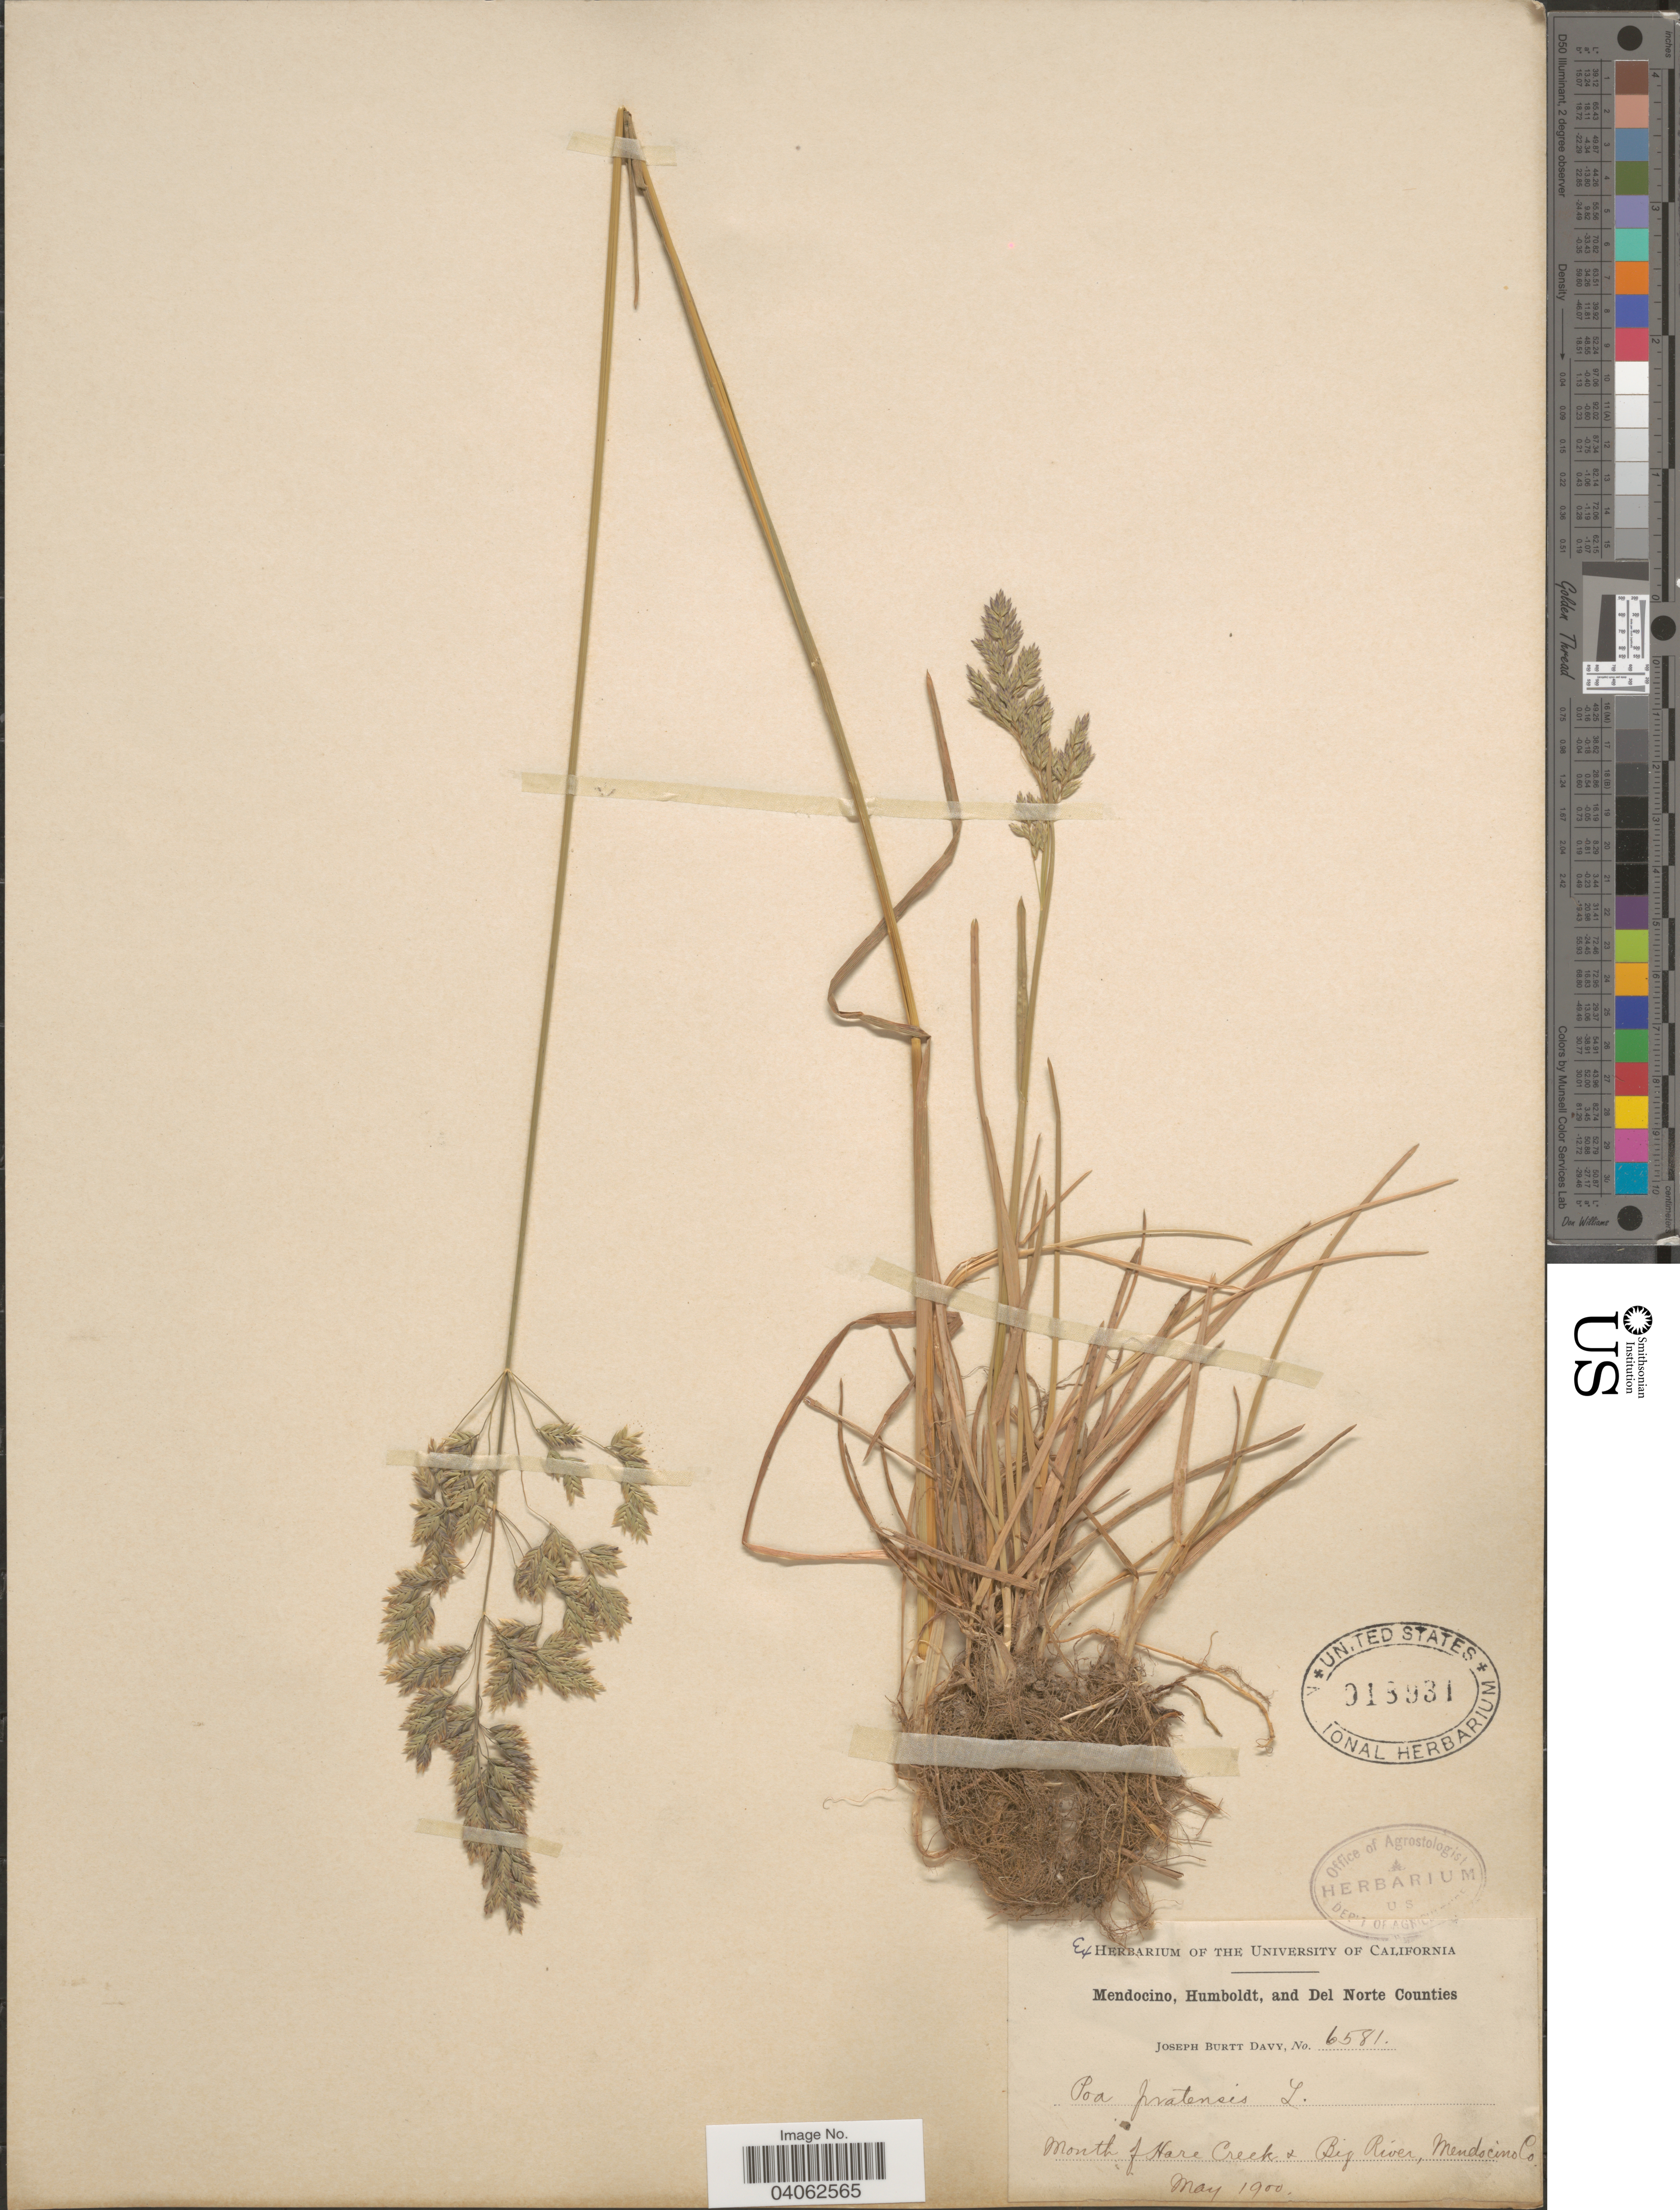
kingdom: Plantae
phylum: Tracheophyta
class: Liliopsida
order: Poales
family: Poaceae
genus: Poa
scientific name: Poa pratensis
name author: L.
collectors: J. Burtt Davy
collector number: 6581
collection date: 1900-05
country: United States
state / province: California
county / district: Mendocino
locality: Mouth of Hare Creek + Big River, Mendocino Co.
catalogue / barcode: US 918931